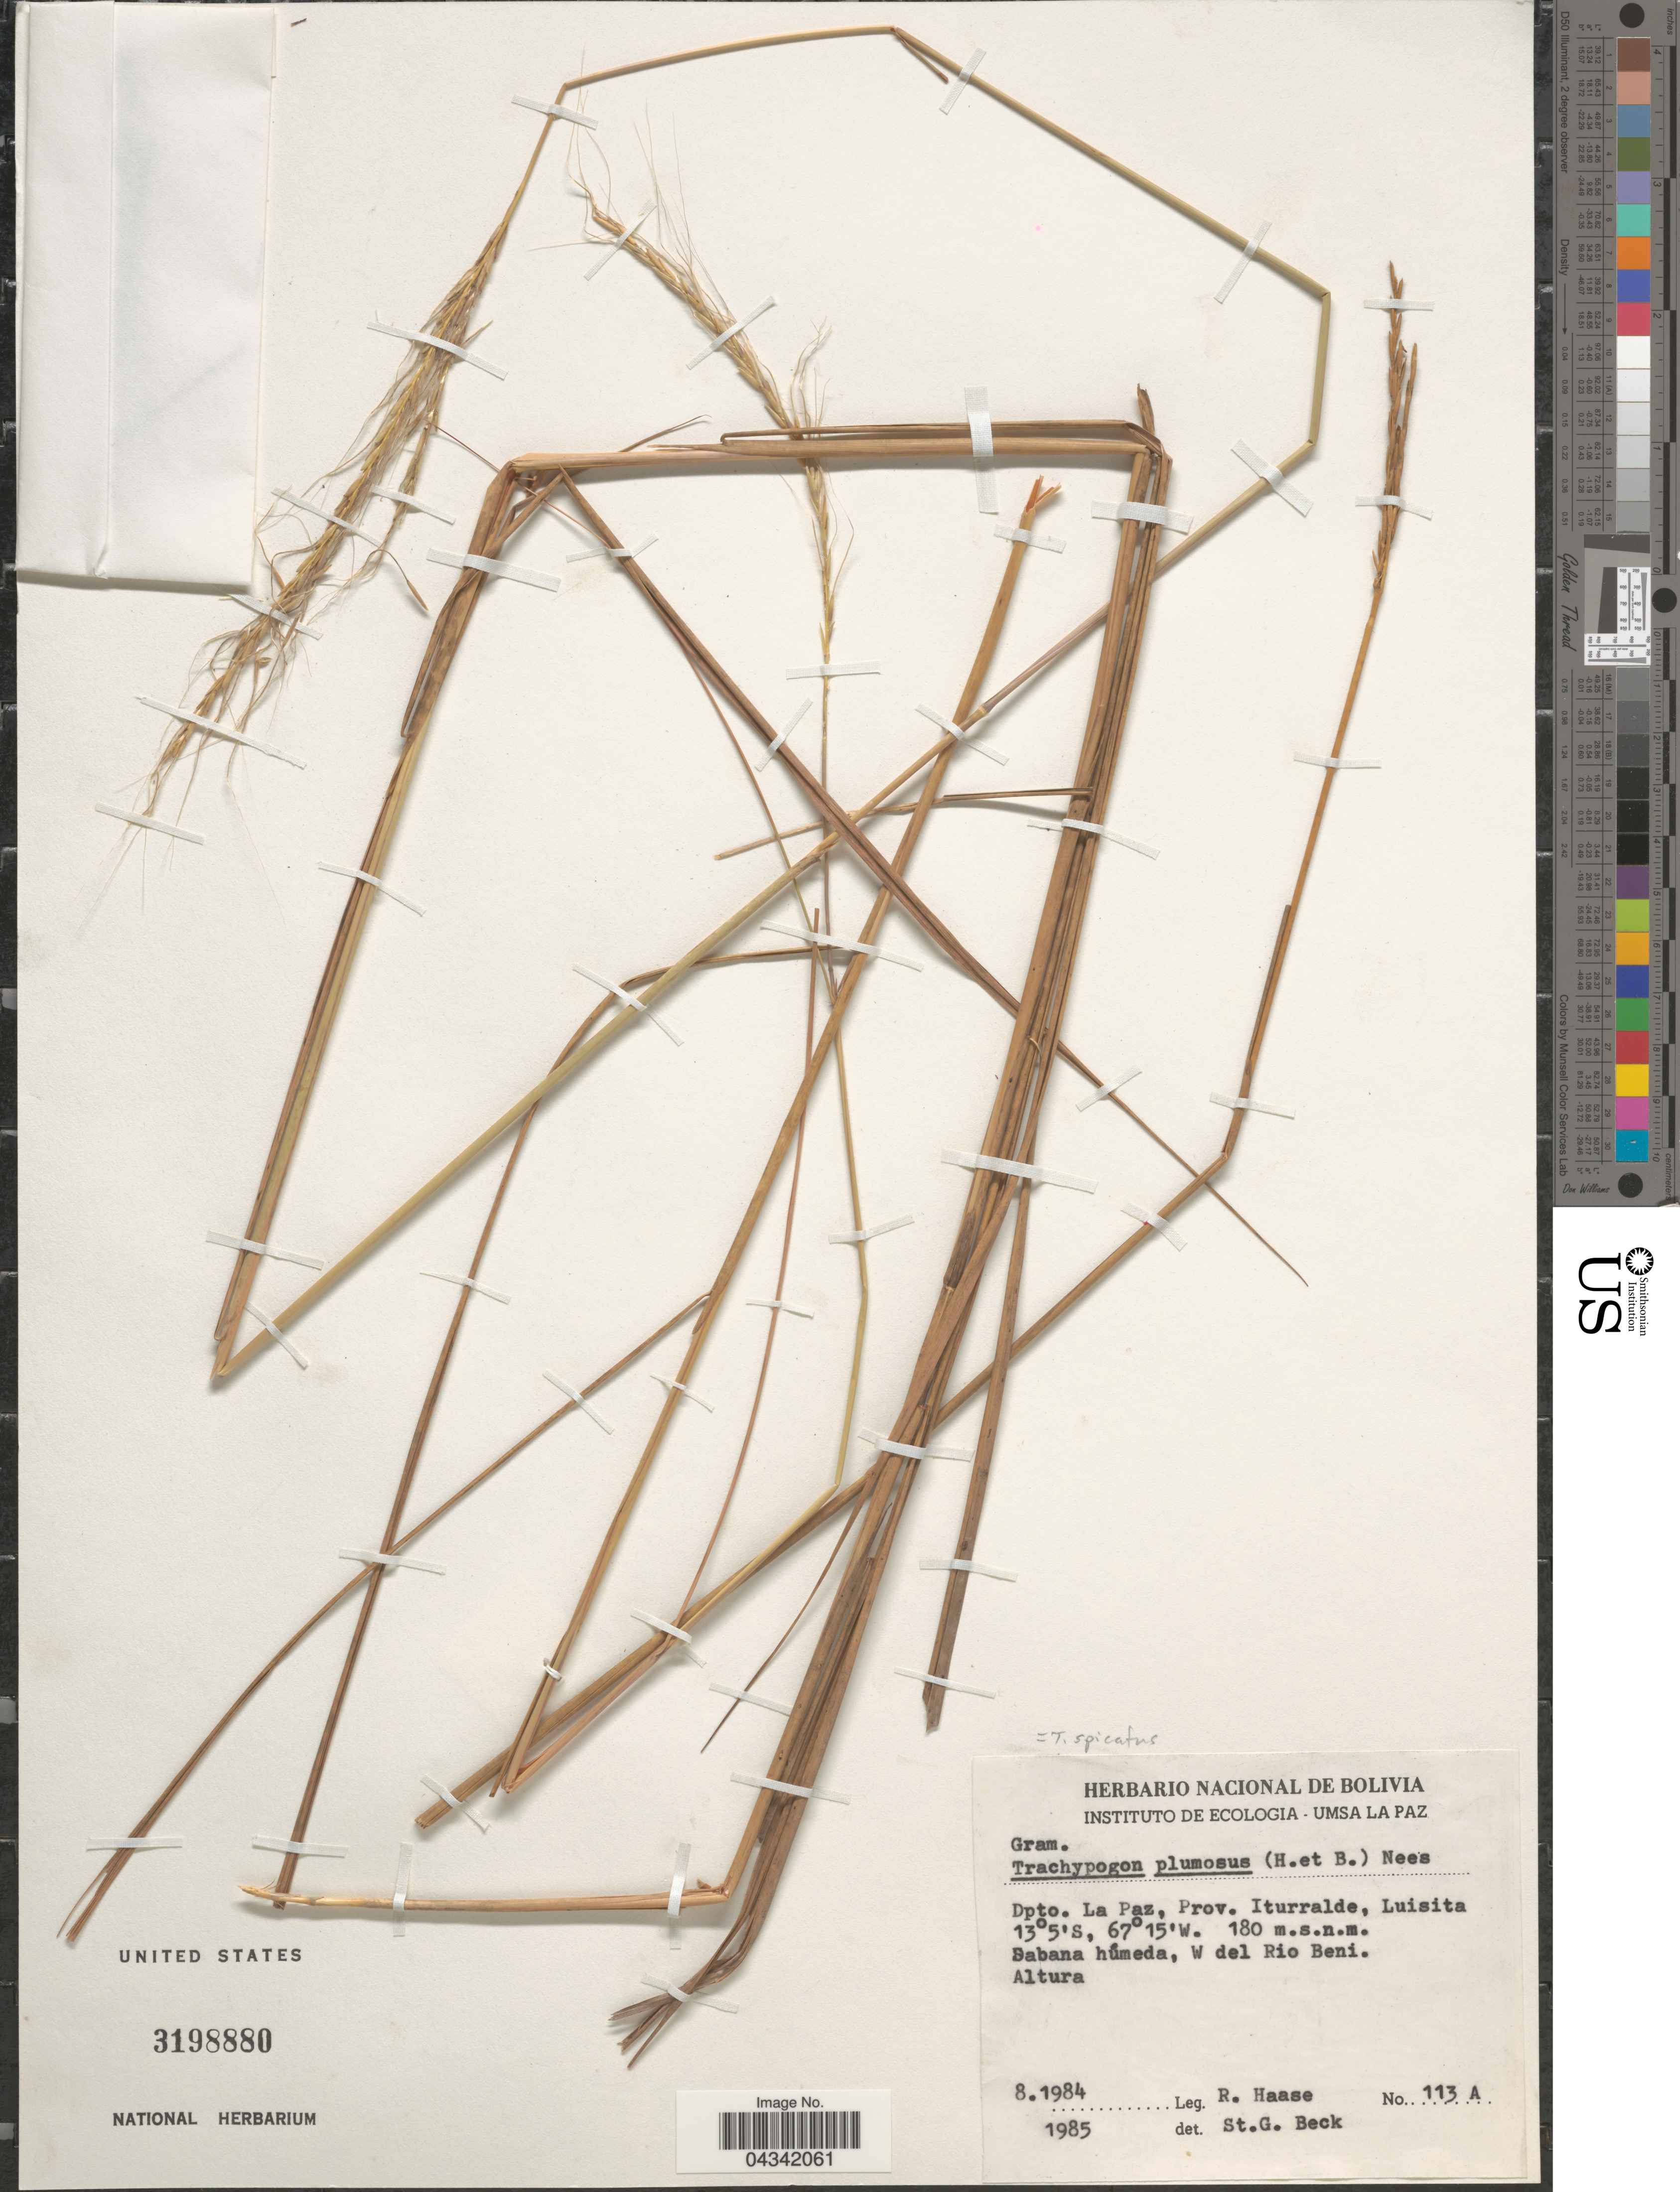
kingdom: Plantae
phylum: Tracheophyta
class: Liliopsida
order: Poales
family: Poaceae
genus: Trachypogon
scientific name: Trachypogon spicatus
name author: (L. f.) Kuntze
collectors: R. Haase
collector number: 113A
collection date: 1984-08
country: Bolivia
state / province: La Paz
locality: Dpto. La Paz, Prov. Iturralde, Luisita. Babana húmeda, W del Rio Beni.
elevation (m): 180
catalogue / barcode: US 3198880